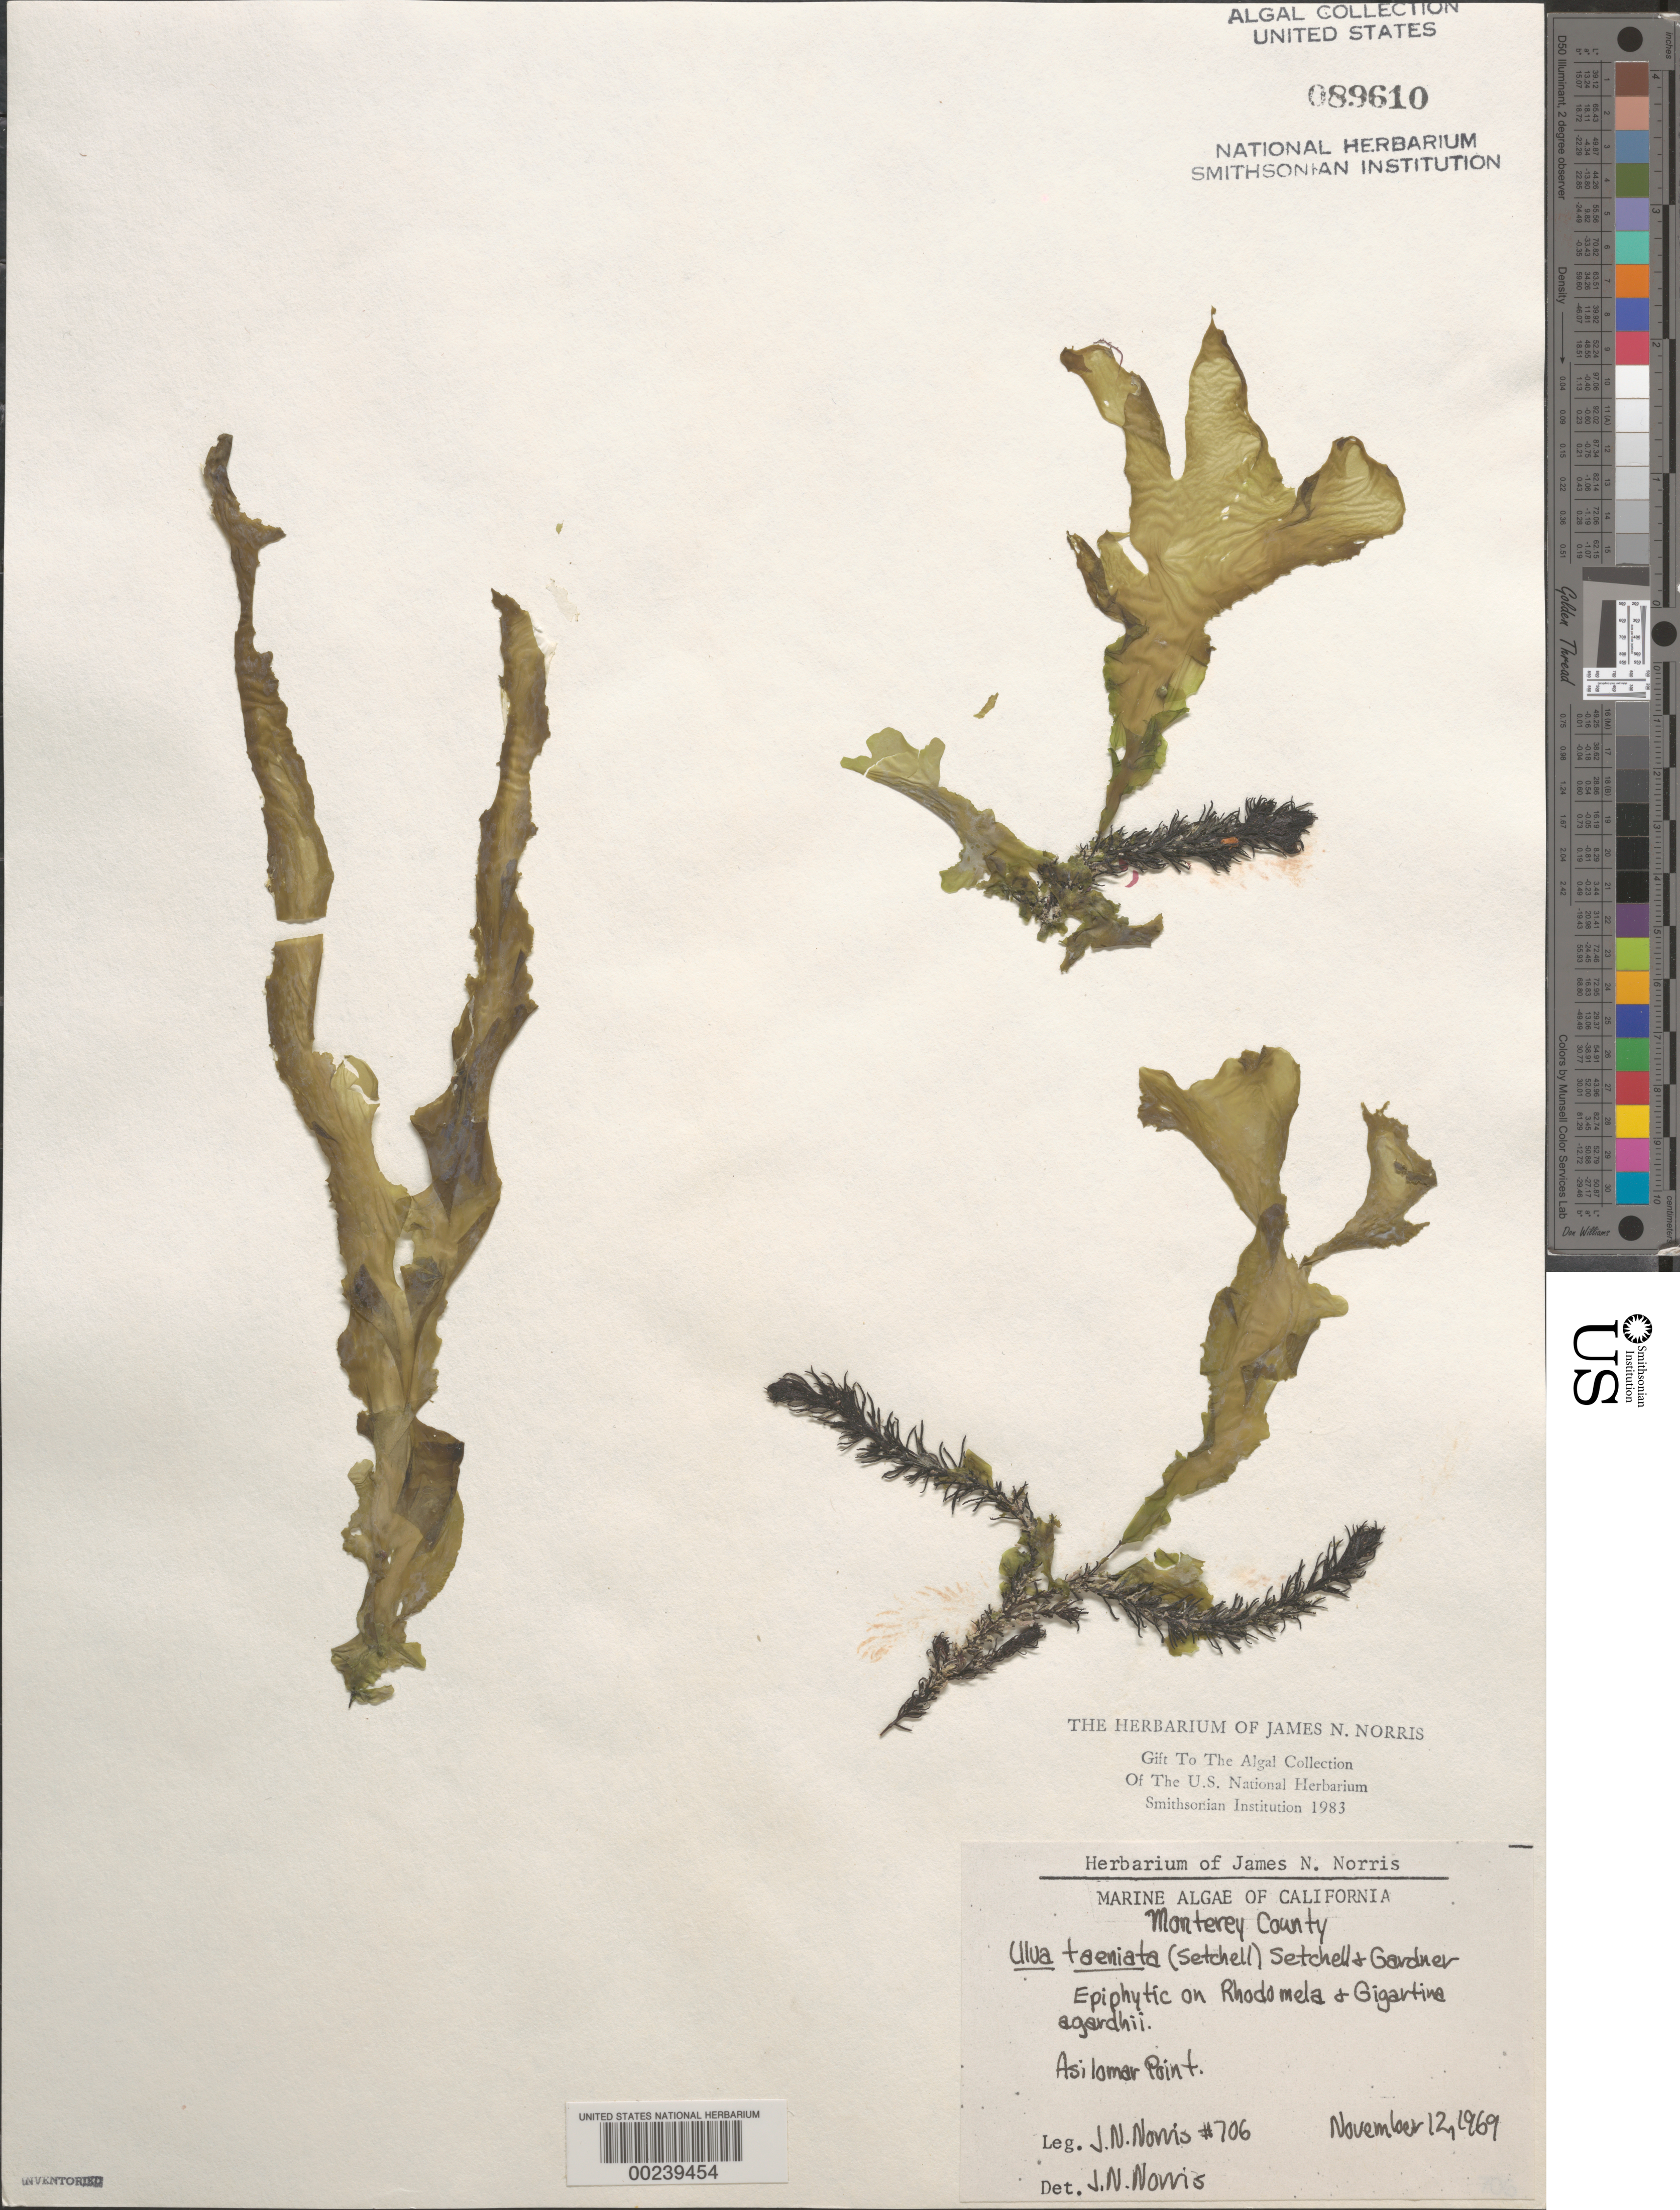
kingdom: Plantae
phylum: Chlorophyta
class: Ulvophyceae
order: Ulvales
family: Ulvaceae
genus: Ulva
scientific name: Ulva taeniata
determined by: Norris, James N.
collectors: J. N. Norris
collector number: JN-706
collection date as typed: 12 Nov 1969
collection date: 1969-11-12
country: United States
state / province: California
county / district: Monterey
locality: Asilomar Point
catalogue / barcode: US 89610